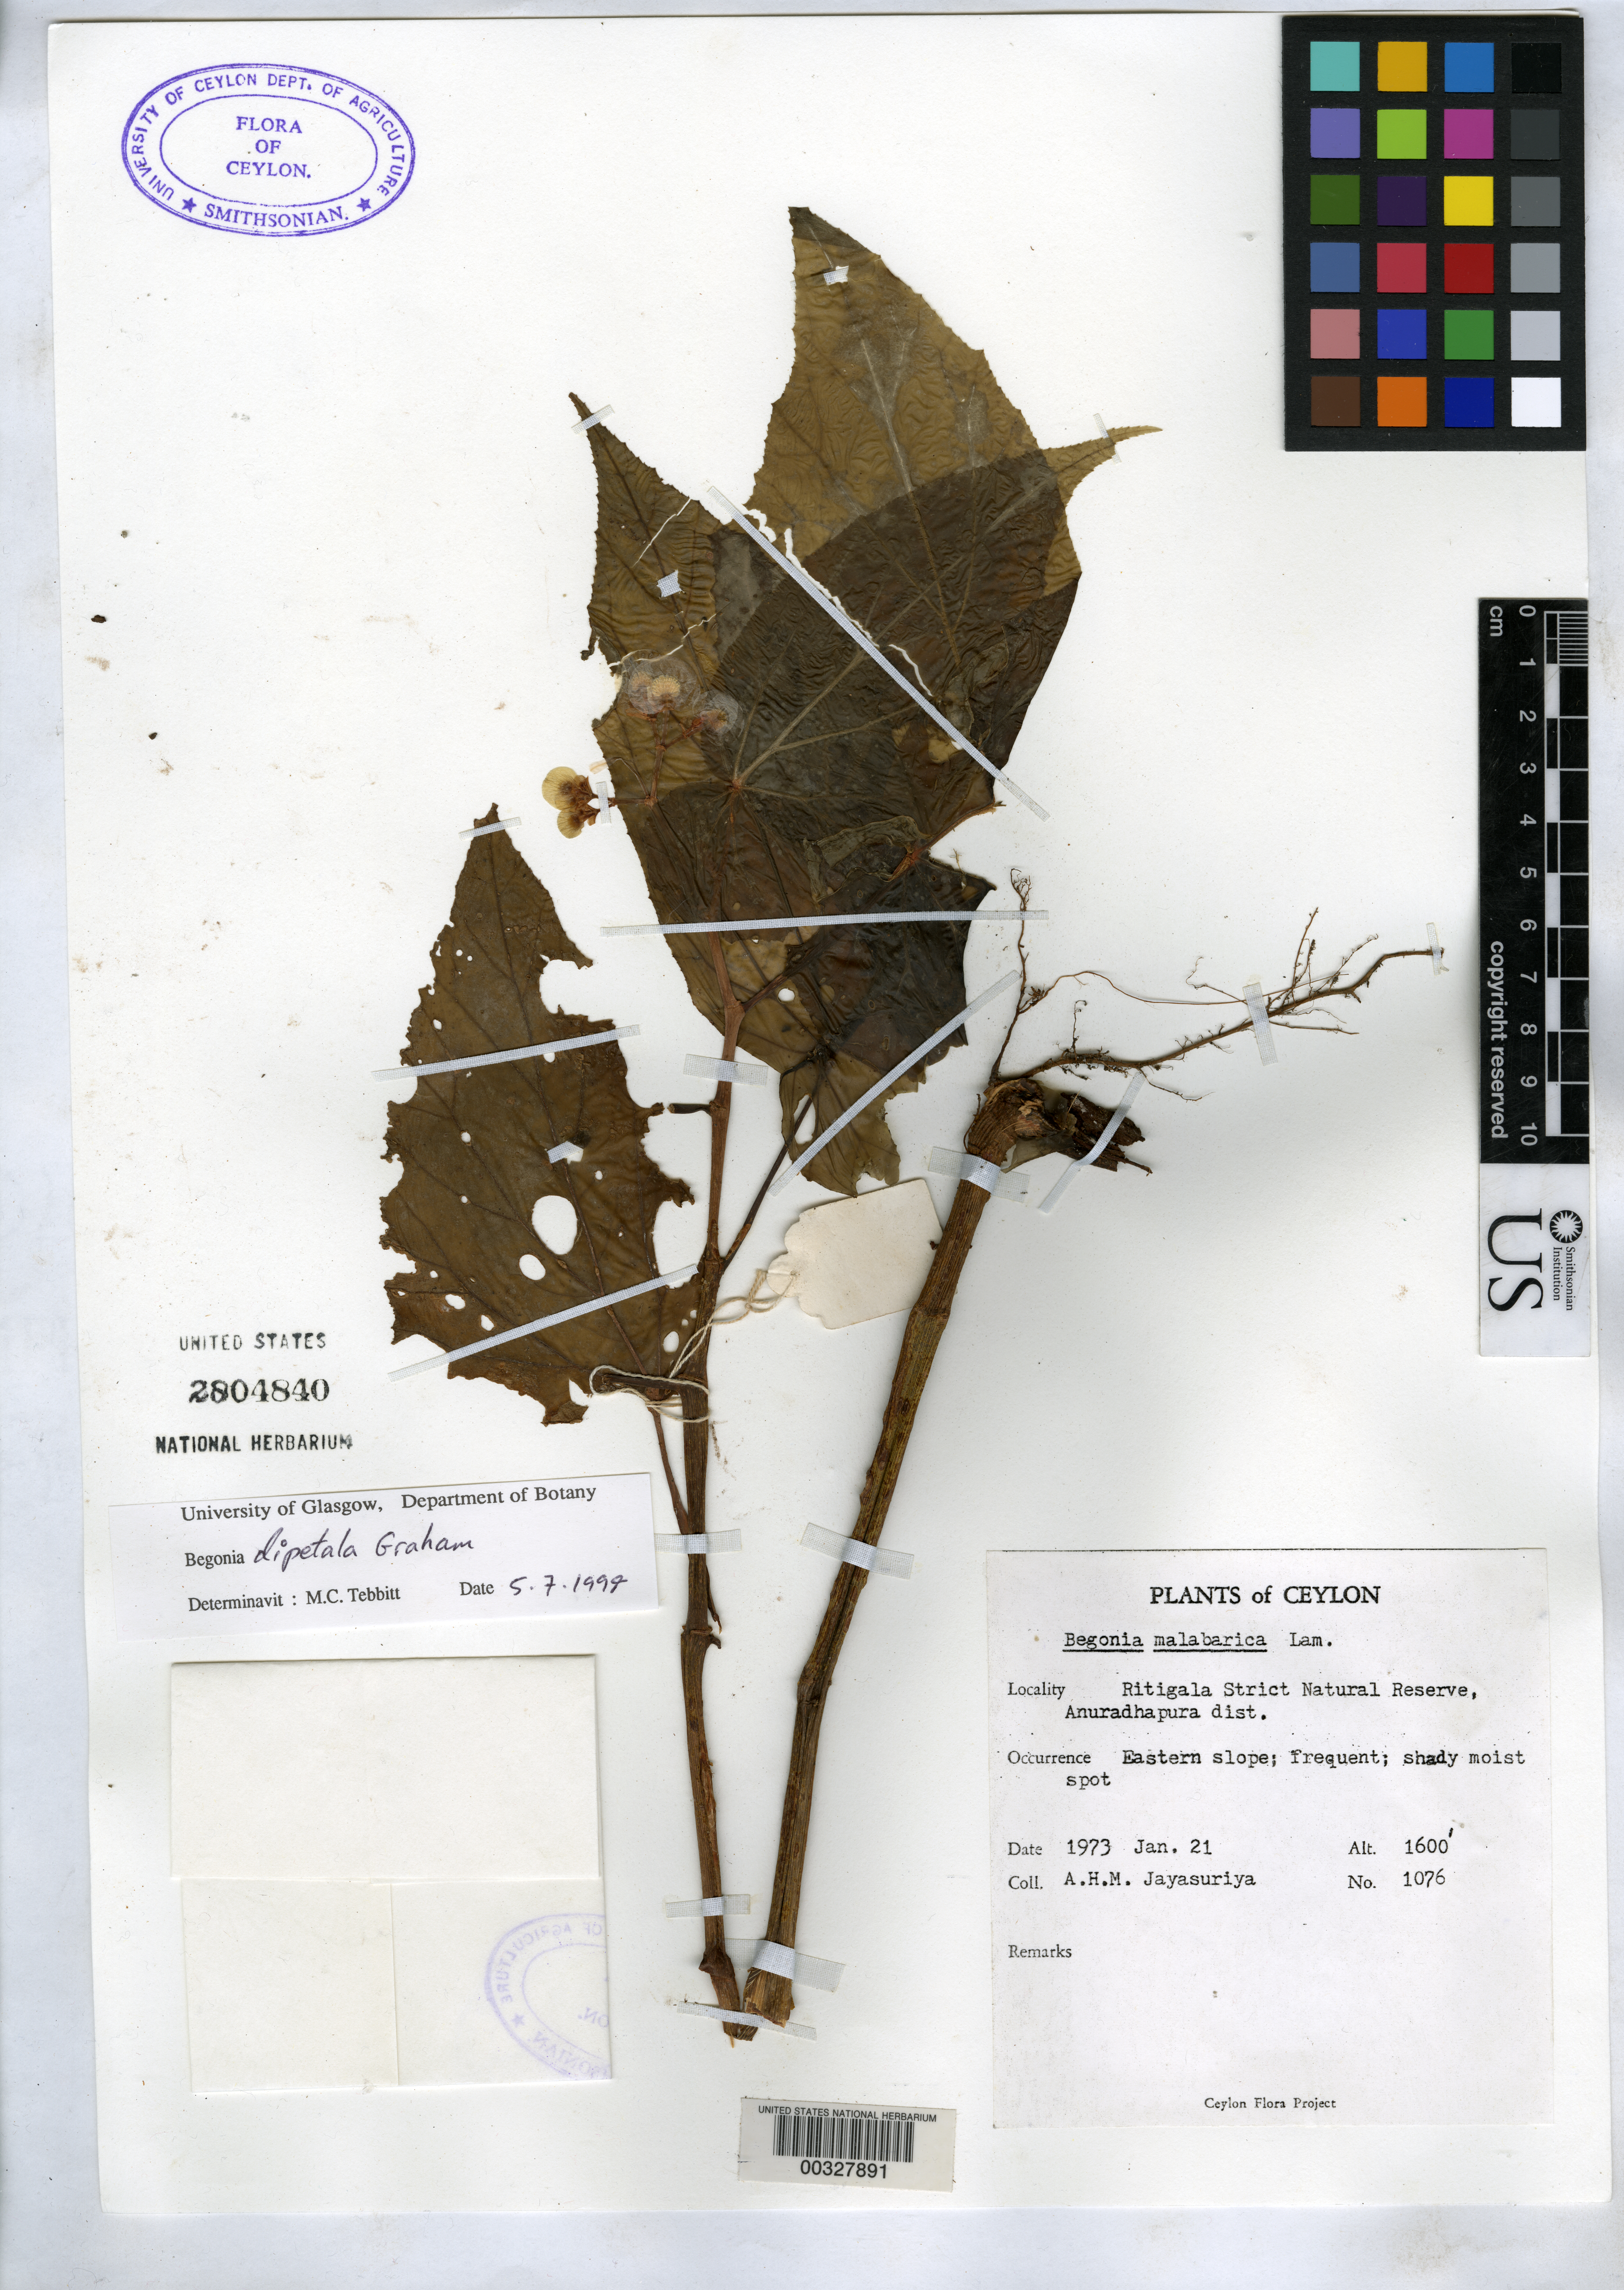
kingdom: Plantae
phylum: Tracheophyta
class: Magnoliopsida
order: Cucurbitales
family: Begoniaceae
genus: Begonia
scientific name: Begonia dipetala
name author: Graham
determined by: Tebbitt, M. C.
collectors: A. H. Jayasuriya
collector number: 1076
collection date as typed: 21 Jan 1973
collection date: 1973-01-21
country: Sri Lanka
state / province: North Central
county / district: Anuradhapura Dist.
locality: Ritigala strict natural reserve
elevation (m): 488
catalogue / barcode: US 2804840